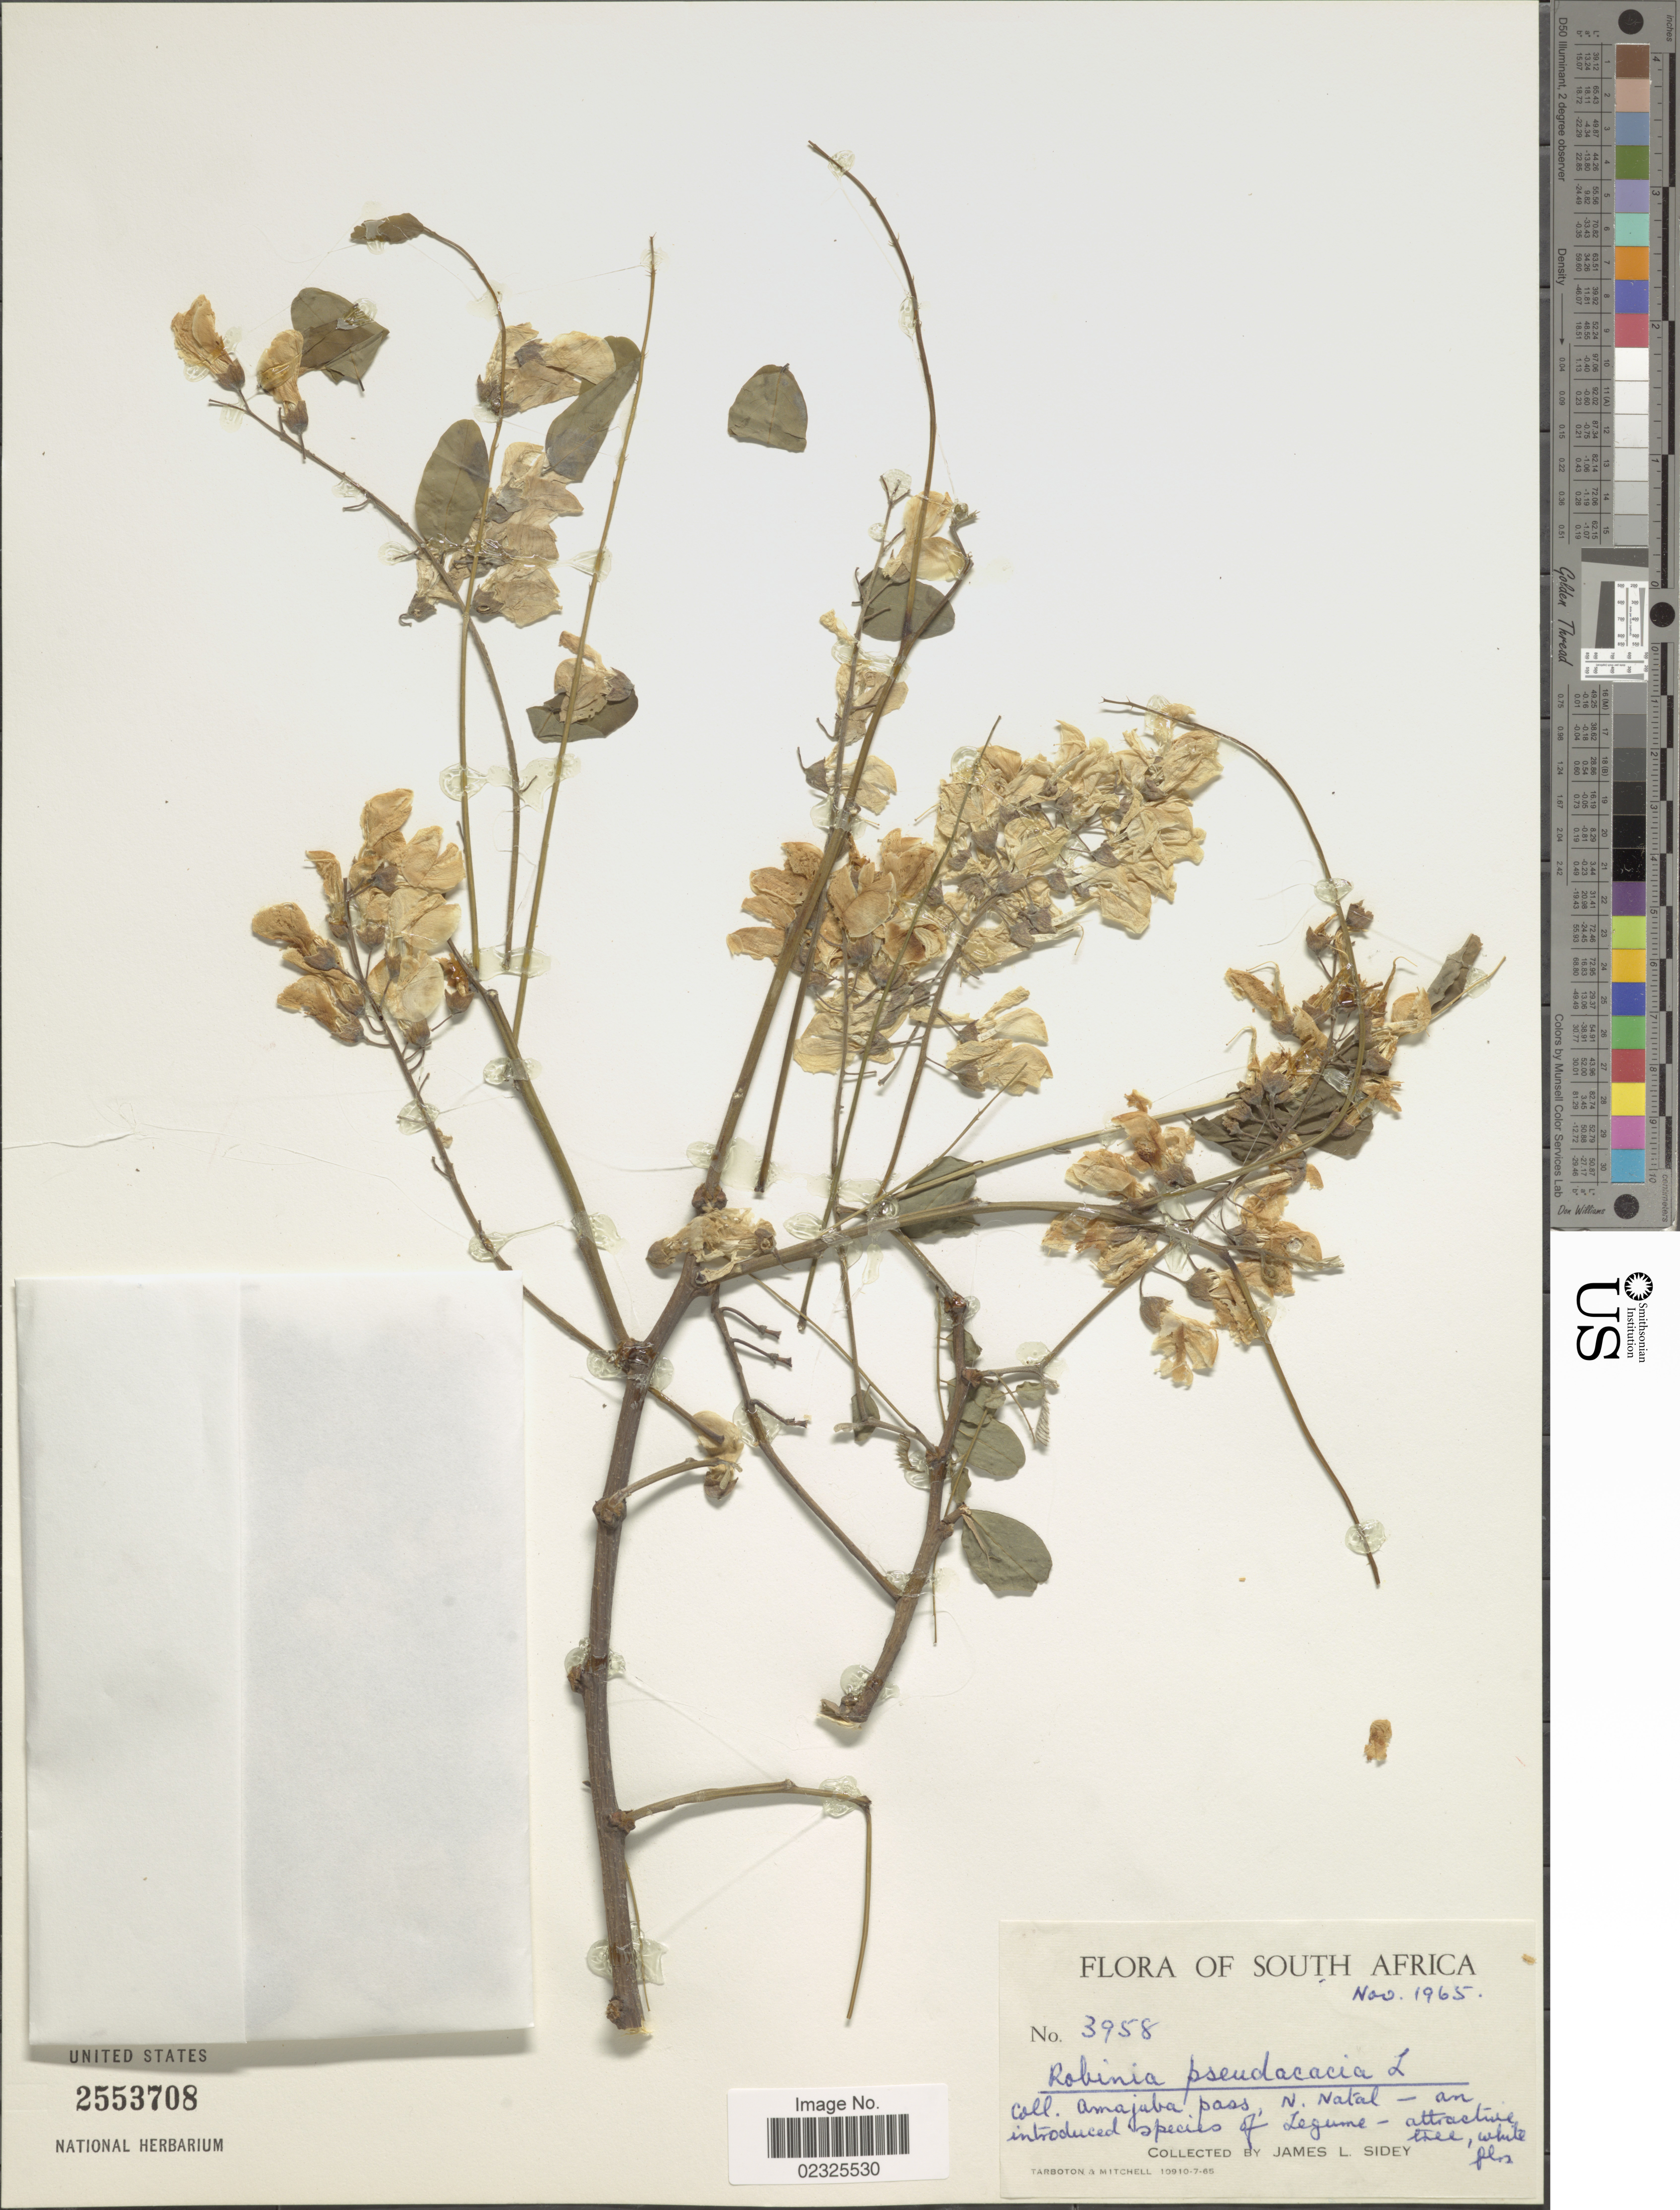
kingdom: Plantae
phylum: Tracheophyta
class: Magnoliopsida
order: Fabales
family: Fabaceae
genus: Robinia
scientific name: Robinia pseudoacacia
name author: L.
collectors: J. L. Sidey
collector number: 3958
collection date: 1965-11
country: South Africa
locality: Amajuba pass, N. Natal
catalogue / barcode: US 2553708